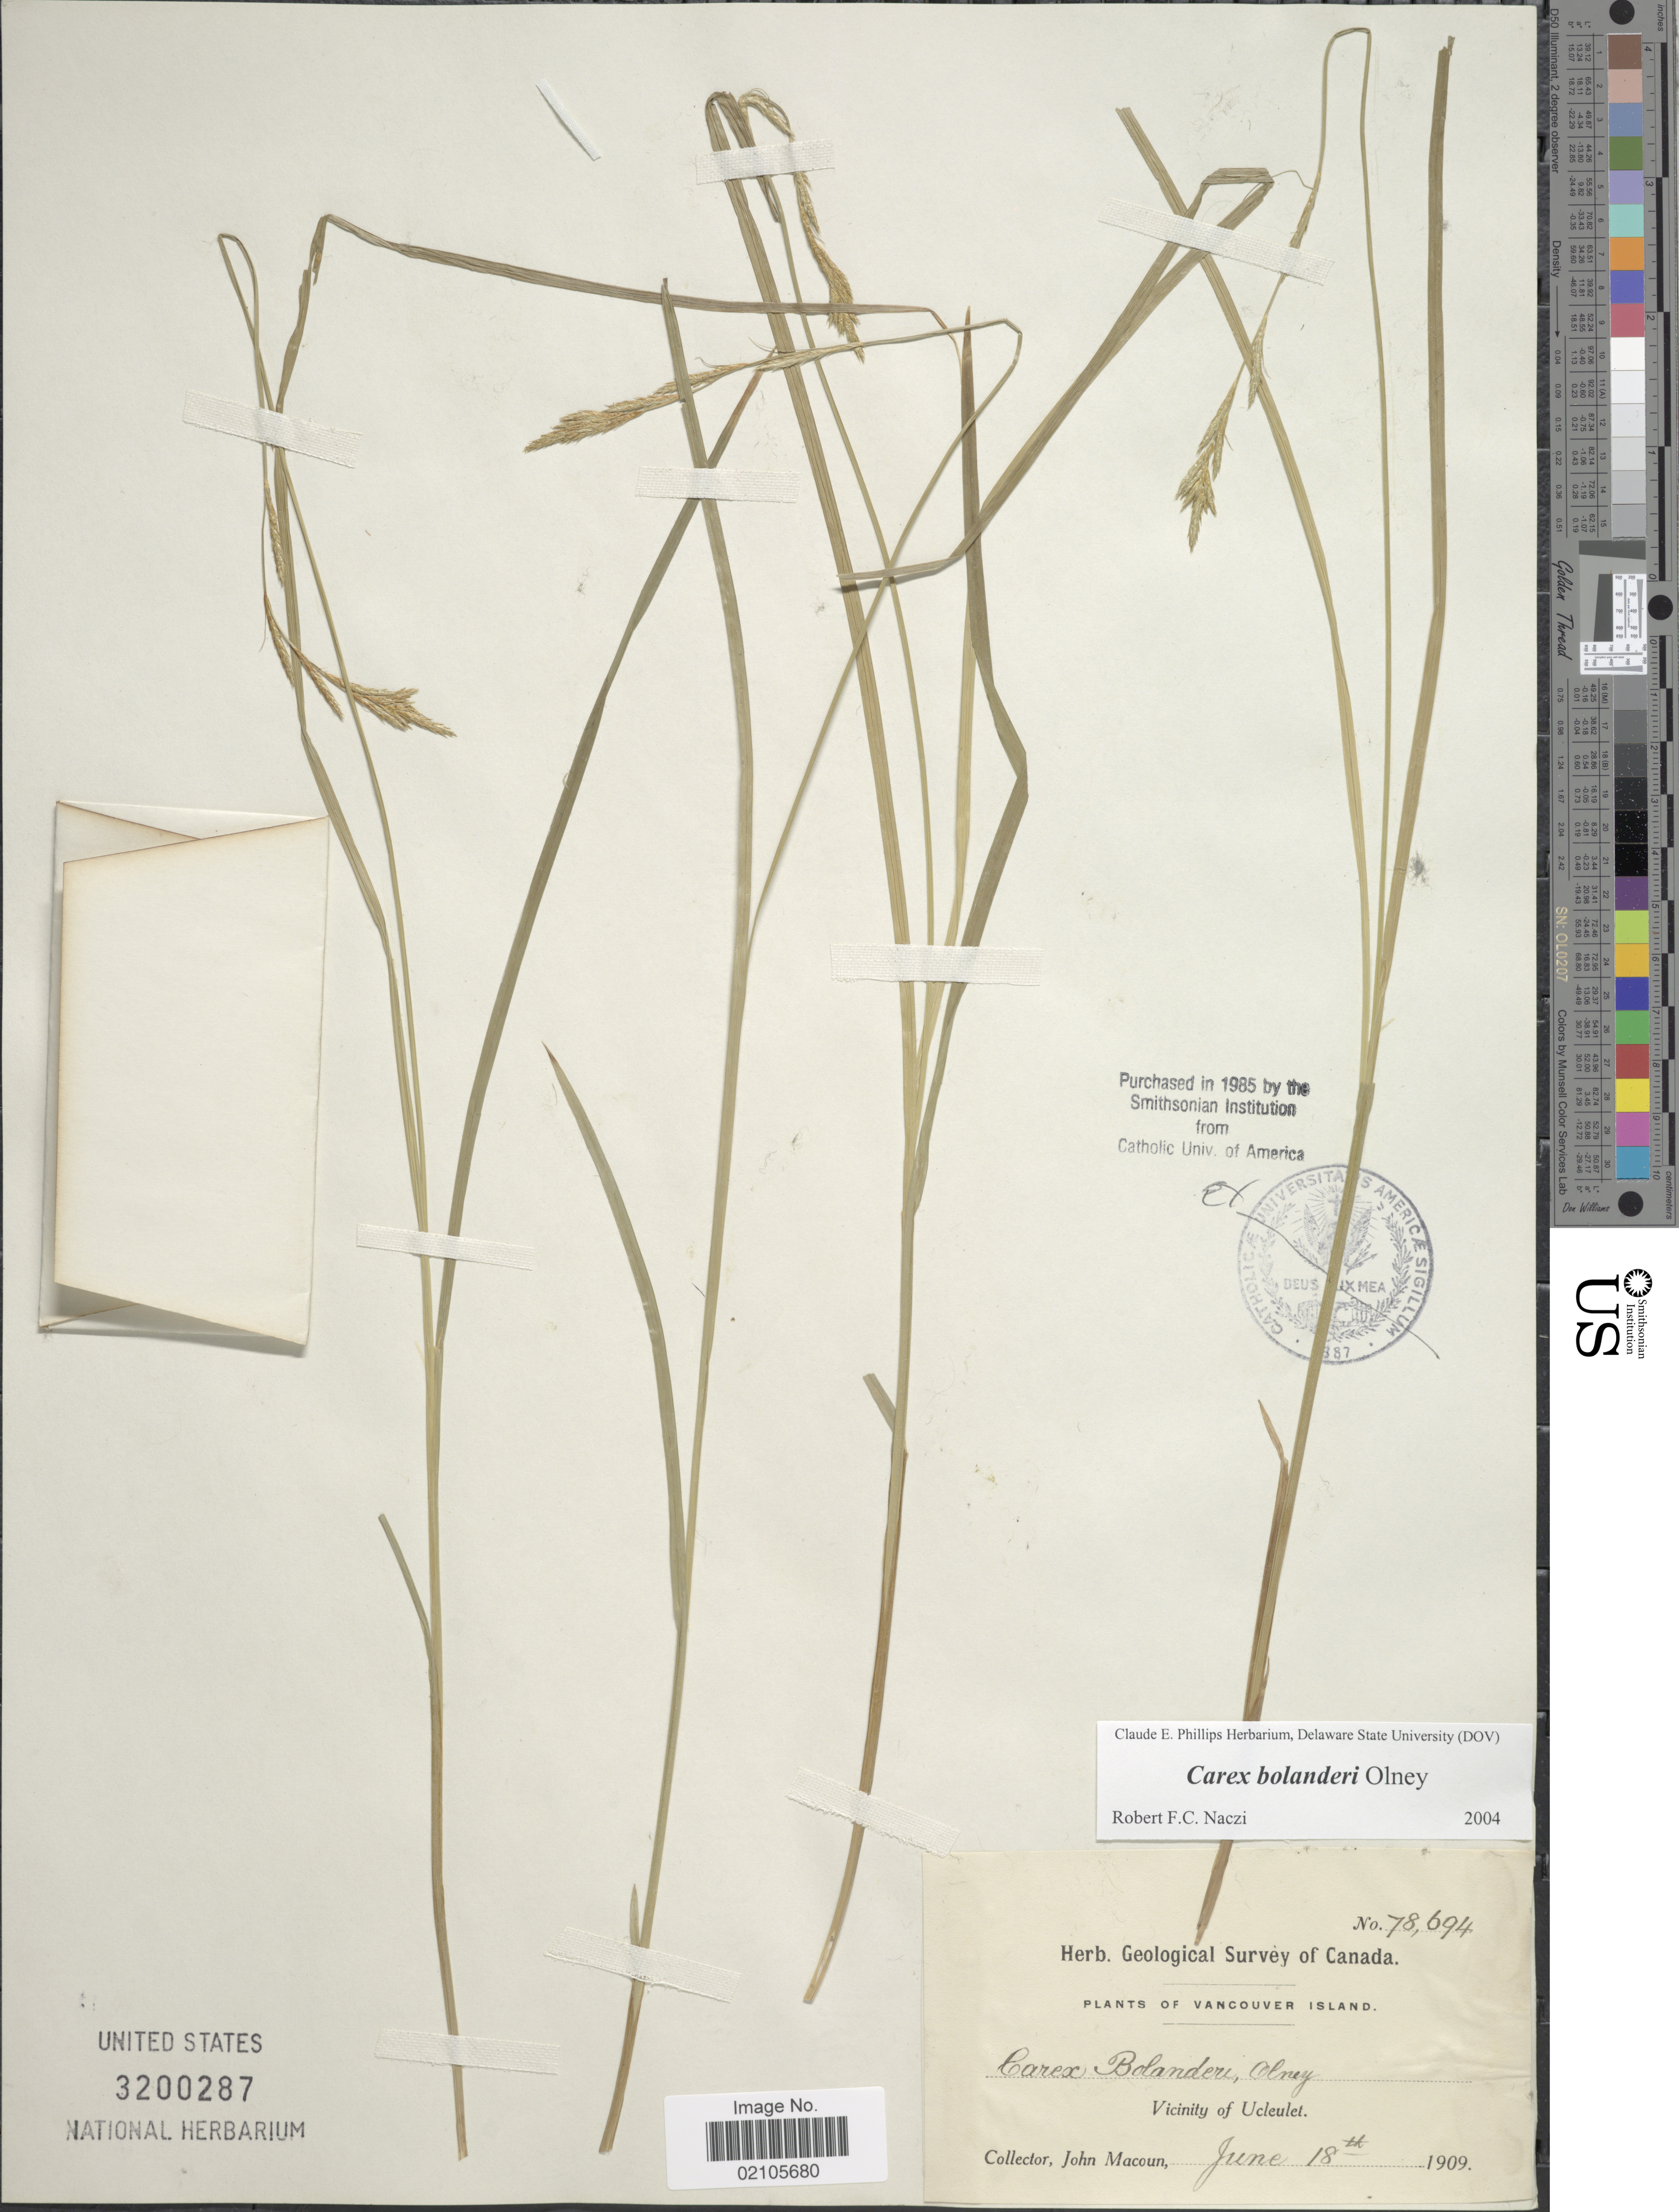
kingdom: Plantae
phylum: Tracheophyta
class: Liliopsida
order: Poales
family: Cyperaceae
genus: Carex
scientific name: Carex bolanderi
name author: Olney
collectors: J. Macoun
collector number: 78694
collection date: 1909-06-18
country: Canada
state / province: British Columbia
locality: Vancouver Island, Vicinity of Ucleulet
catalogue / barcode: US 3200287